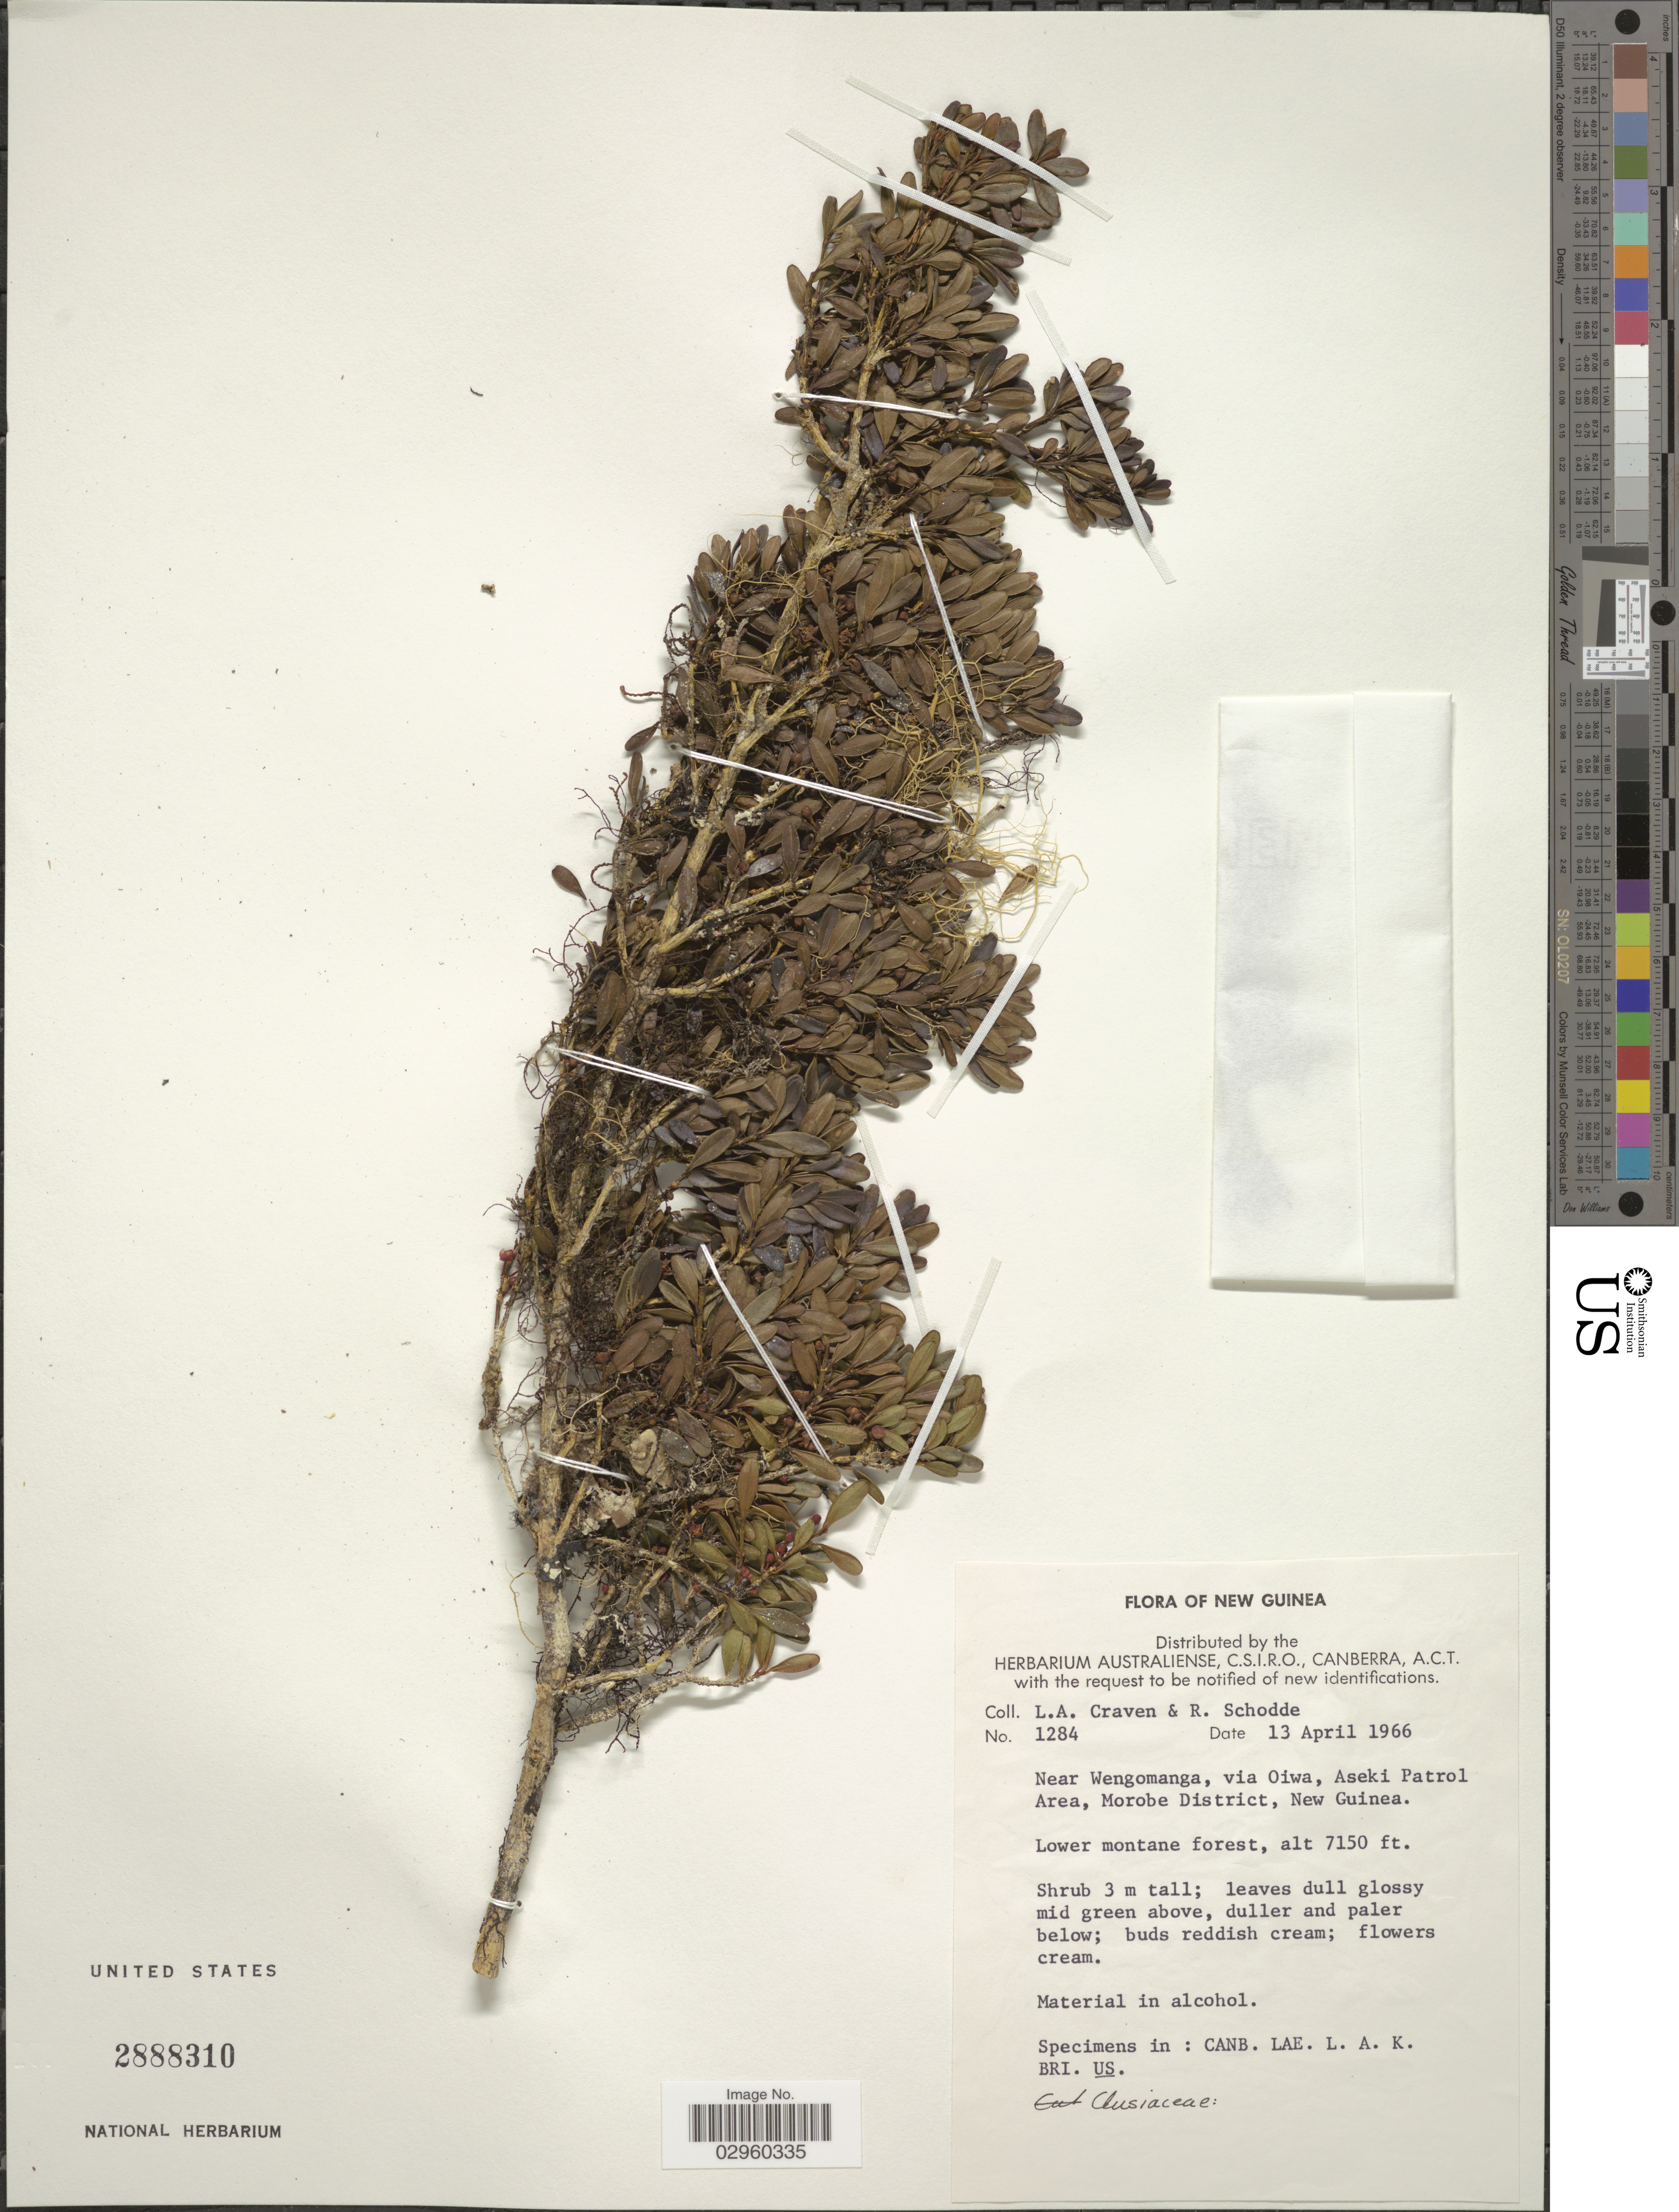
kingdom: Plantae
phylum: Tracheophyta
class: Magnoliopsida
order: Malpighiales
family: Clusiaceae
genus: Clusia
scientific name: Clusia sp.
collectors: L. A. Craven & R. Schodde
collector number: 1284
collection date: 1966-04-13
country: Papua New Guinea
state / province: Morobe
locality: New Guinea, Near Wengomanga, via Oiwa, Aseki Patrol Area, Morobe District, New Guinea.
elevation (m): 2179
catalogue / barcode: US 2888310